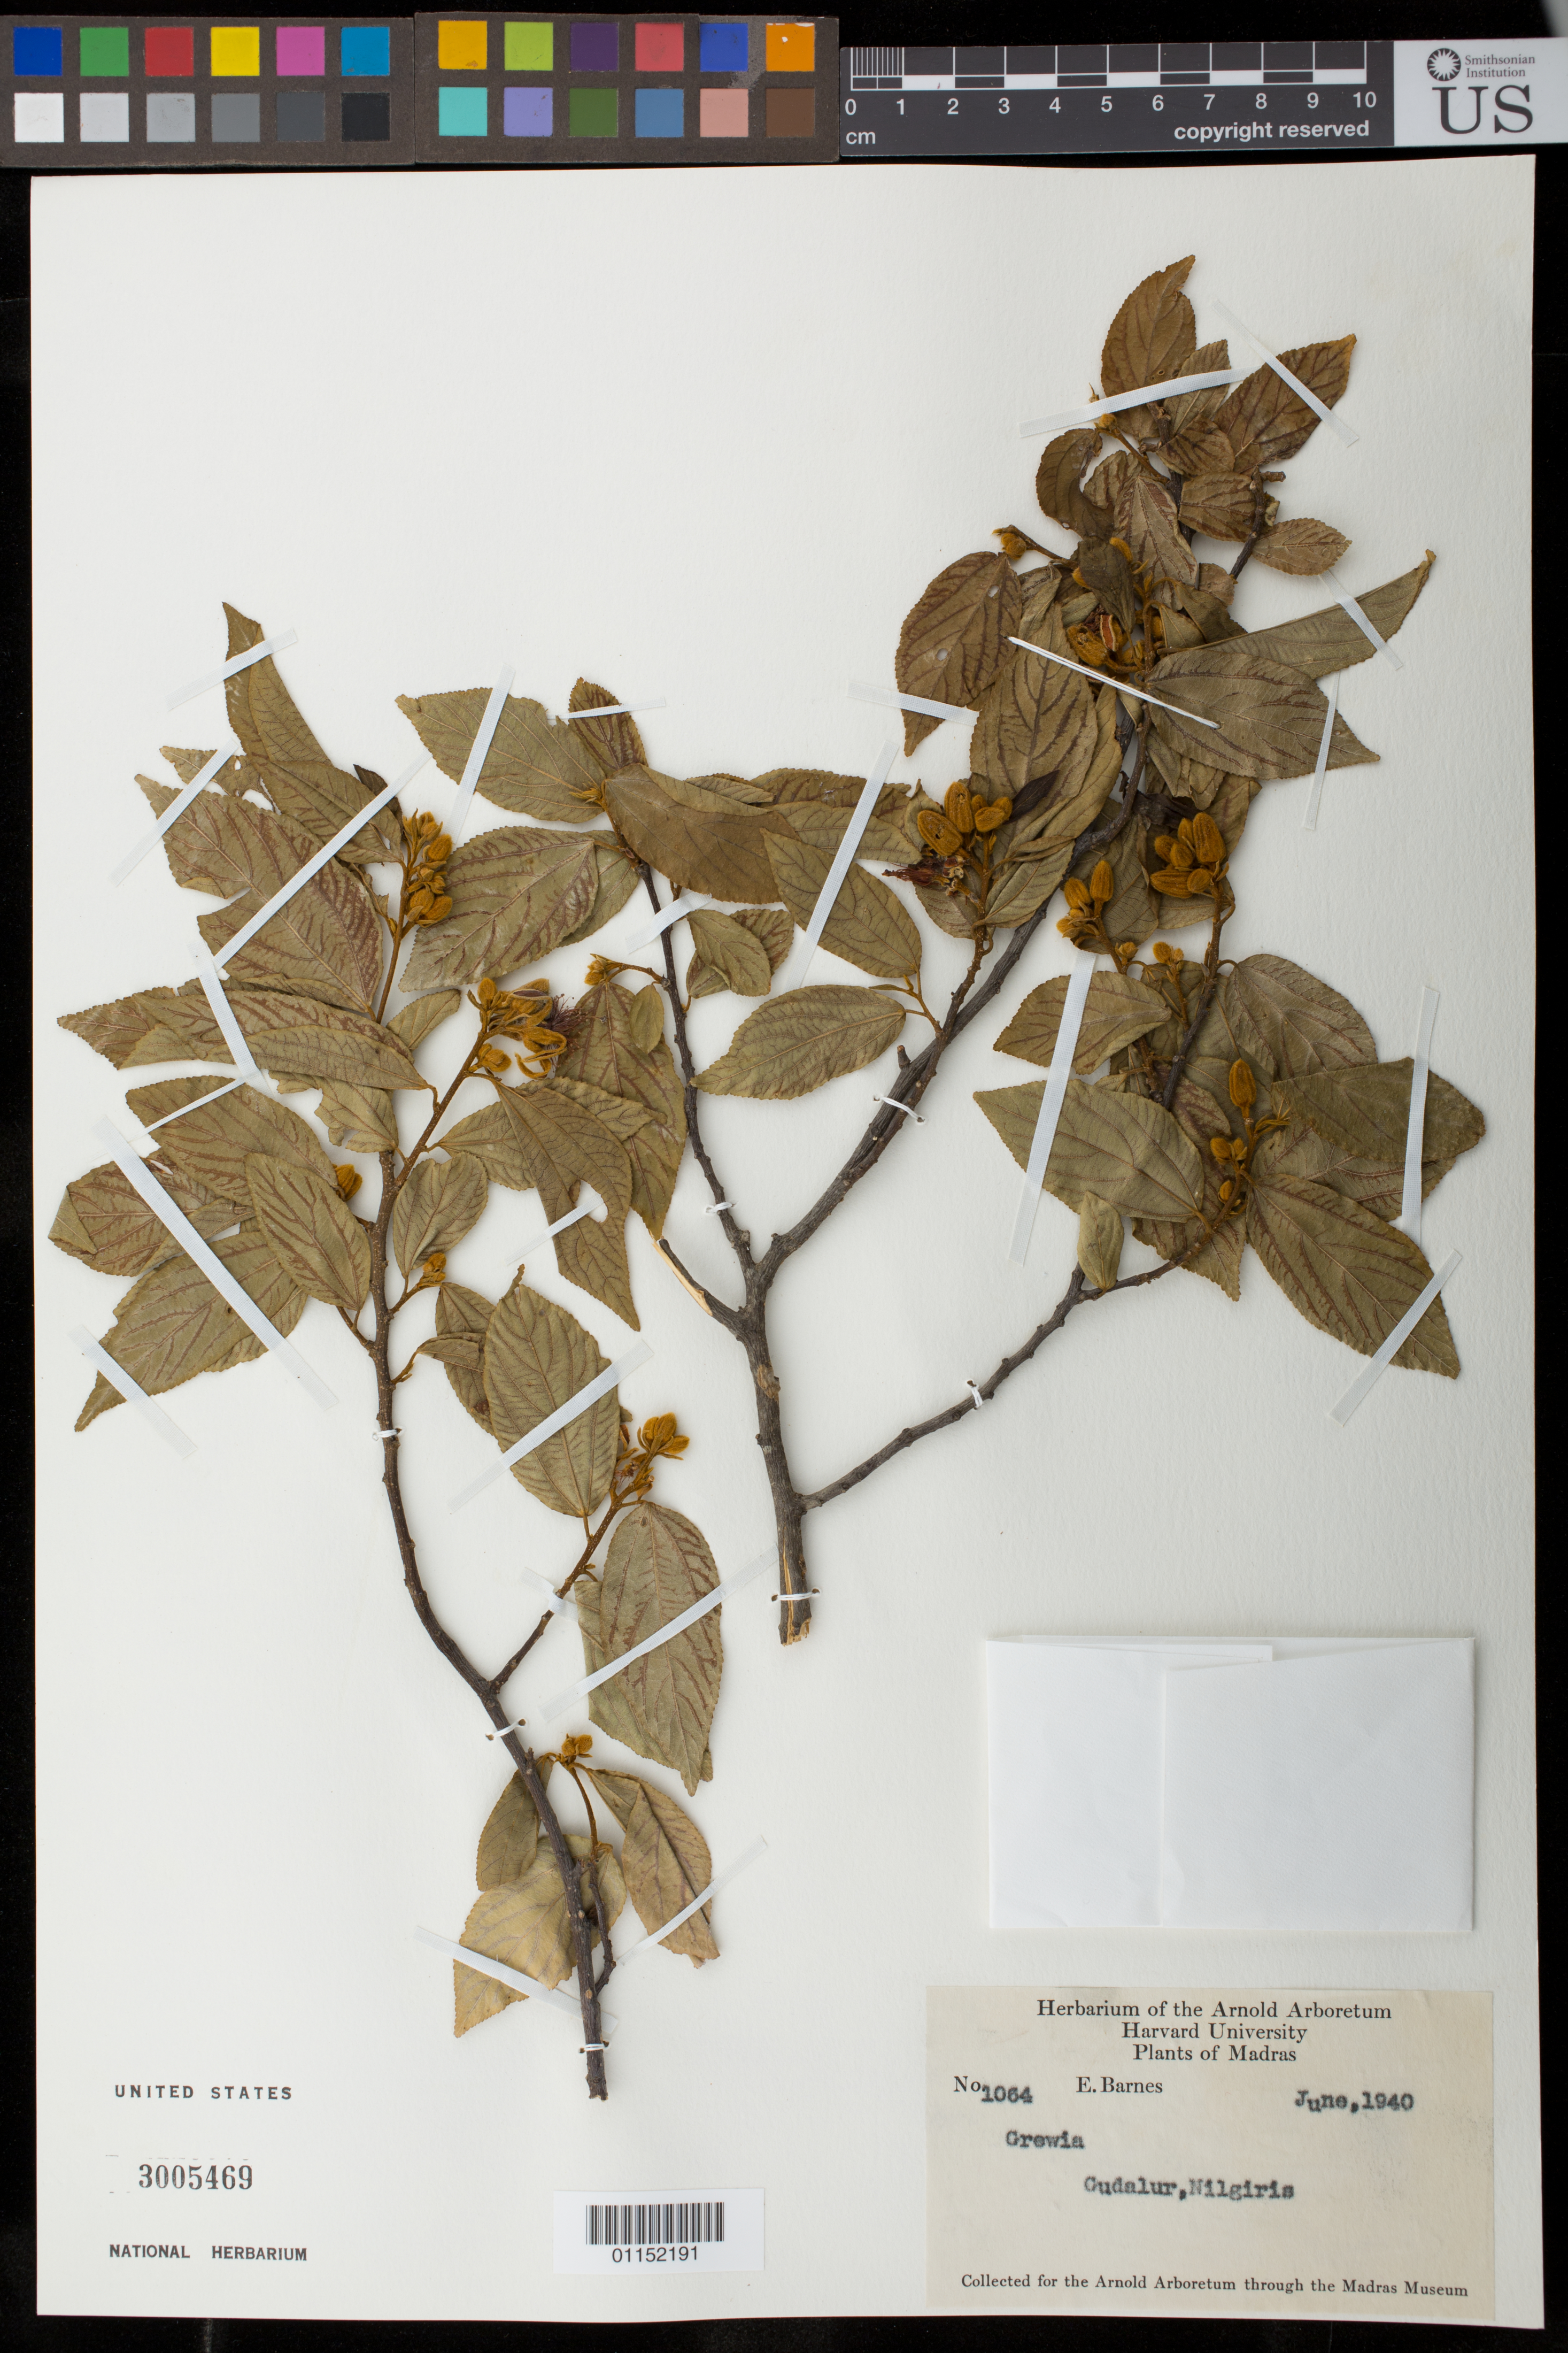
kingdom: Plantae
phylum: Tracheophyta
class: Magnoliopsida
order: Malvales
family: Malvaceae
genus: Grewia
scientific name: Grewia sp.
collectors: E. Barnes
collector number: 1064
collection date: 1940-06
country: India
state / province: Tamil Nadu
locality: E. Barnes, Cudalur, Nilgiria. Madras.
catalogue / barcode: US 3005469